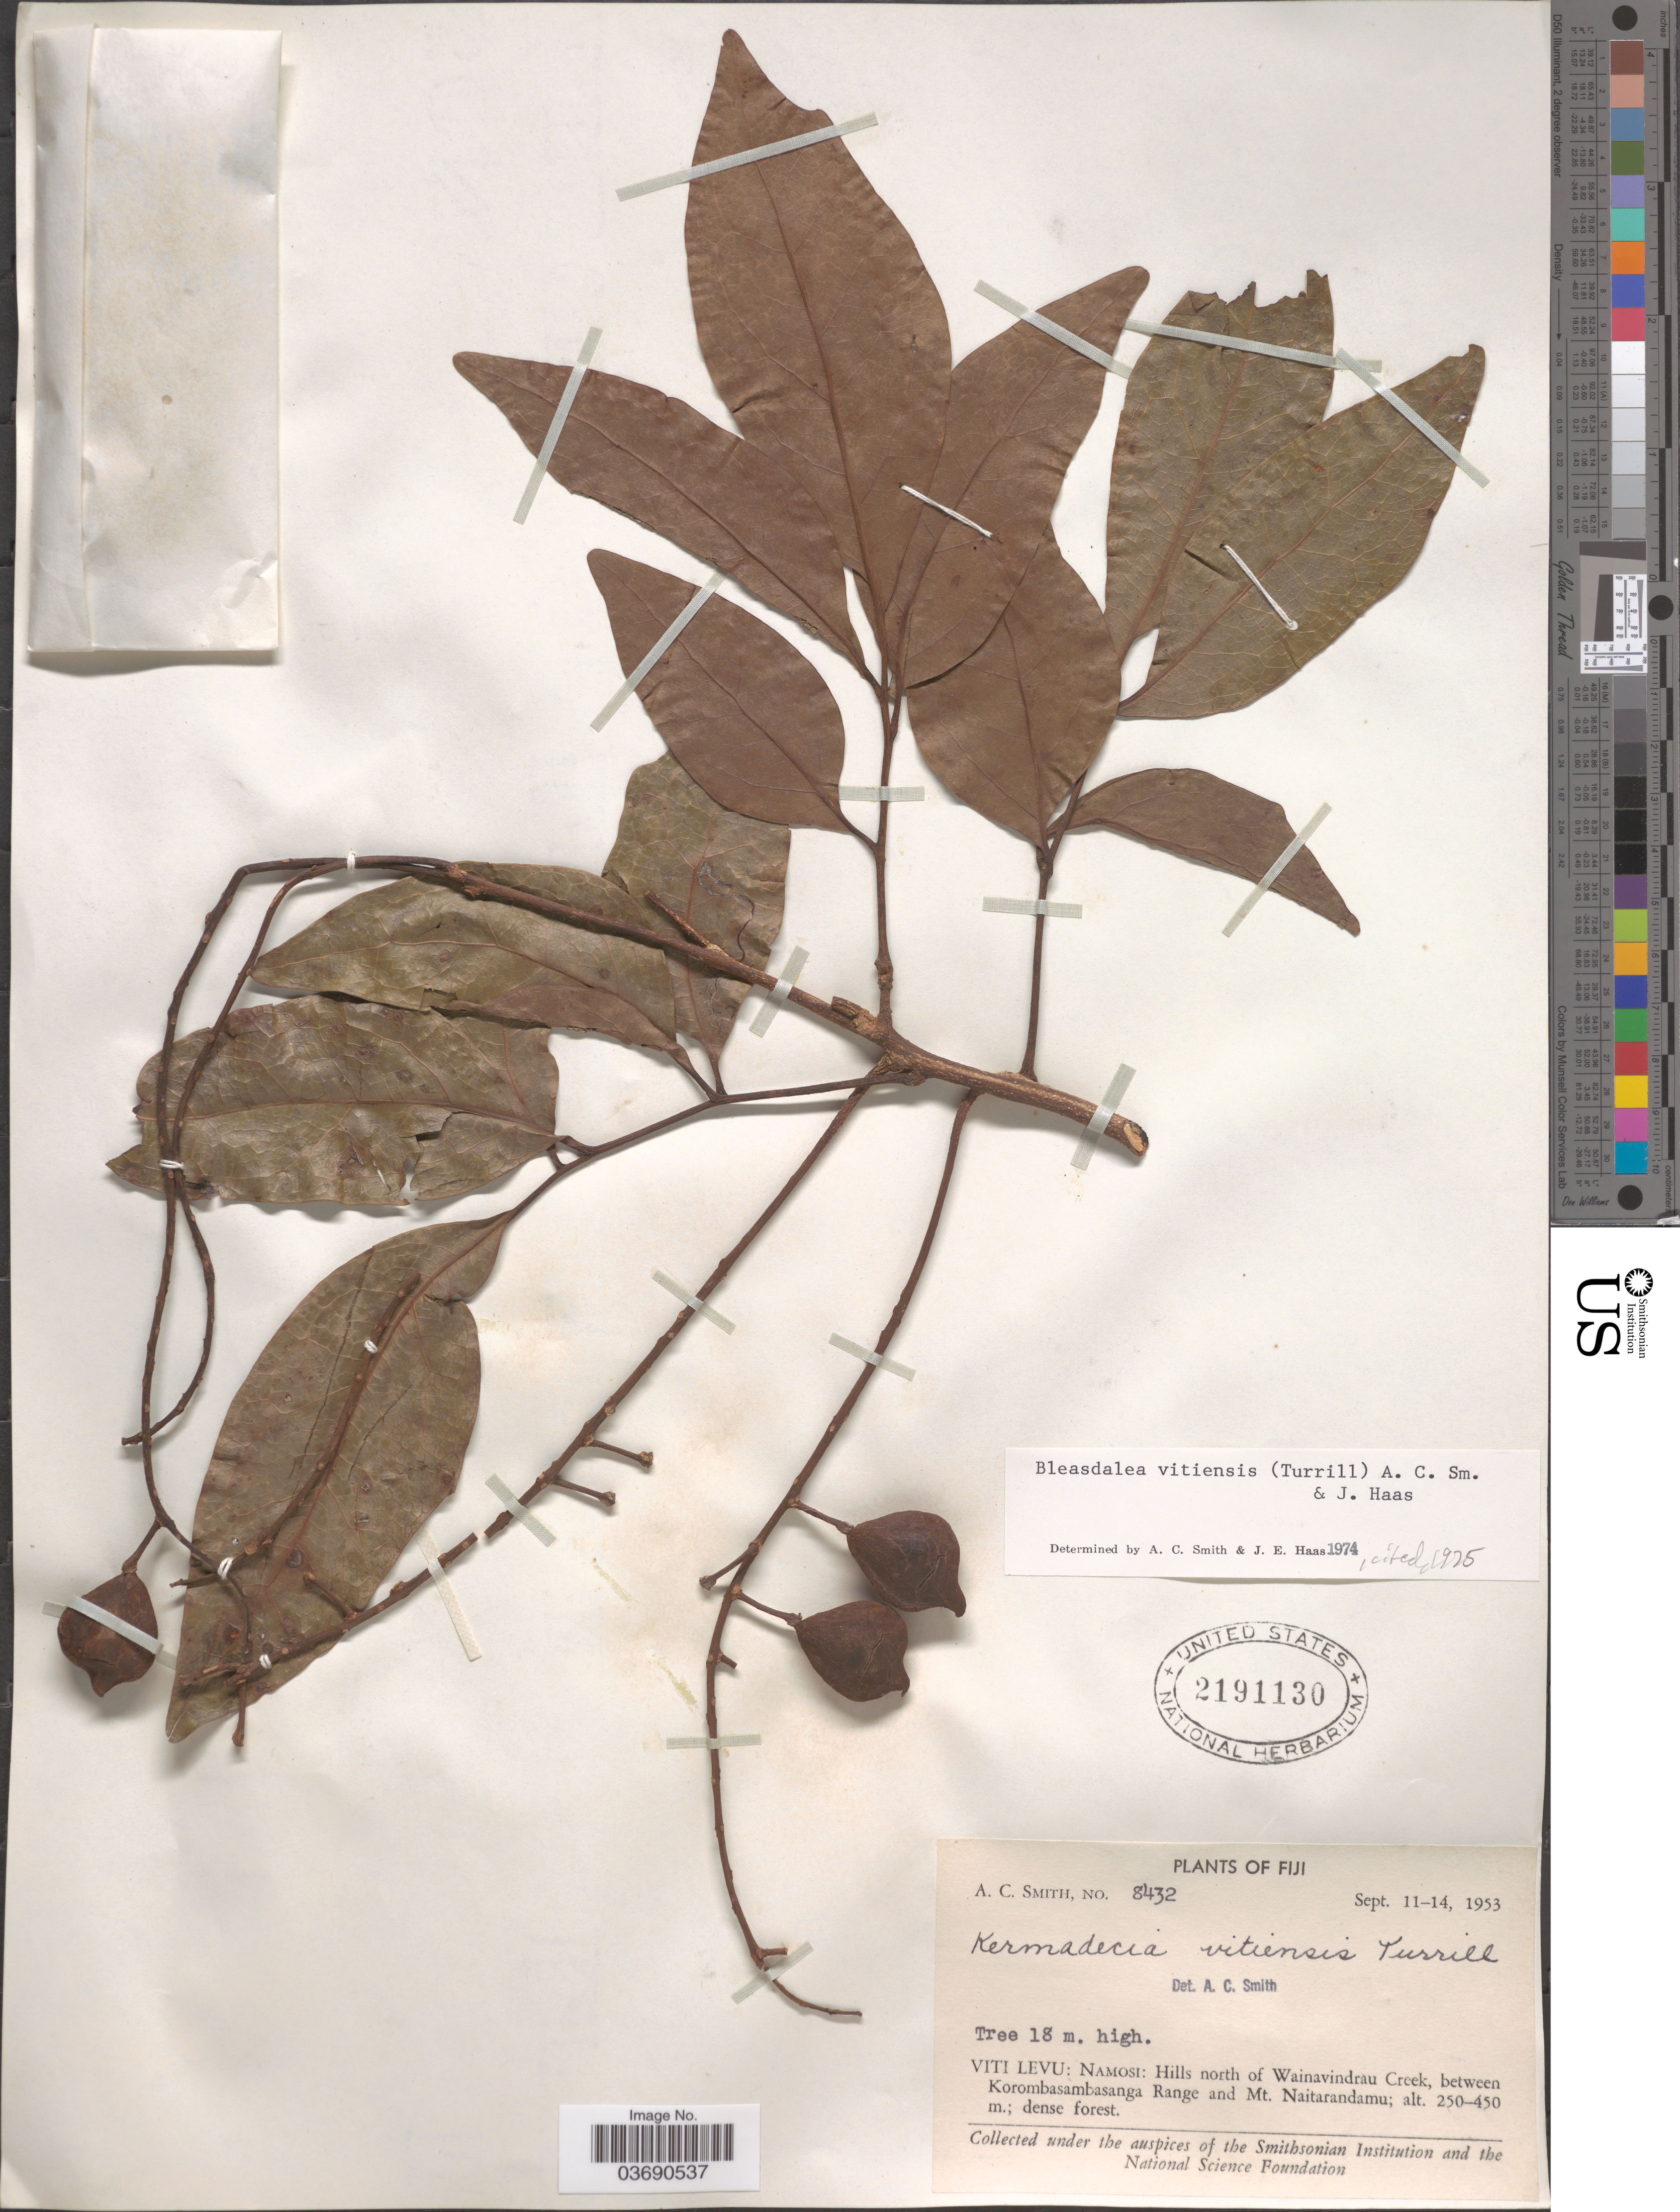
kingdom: Plantae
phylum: Tracheophyta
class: Magnoliopsida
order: Proteales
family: Proteaceae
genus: Turrillia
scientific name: Turrillia vitiensis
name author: (Turill) A.C. Sm.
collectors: A. C. Smith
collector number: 8432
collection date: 1953-09-11/1953-09-14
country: Fiji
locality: Viti Levu: Namosi: Hills north of Wainavindrau Creek, between Korombasambasanga Range and Mt. Naitarandamu.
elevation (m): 250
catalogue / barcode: US 2191130